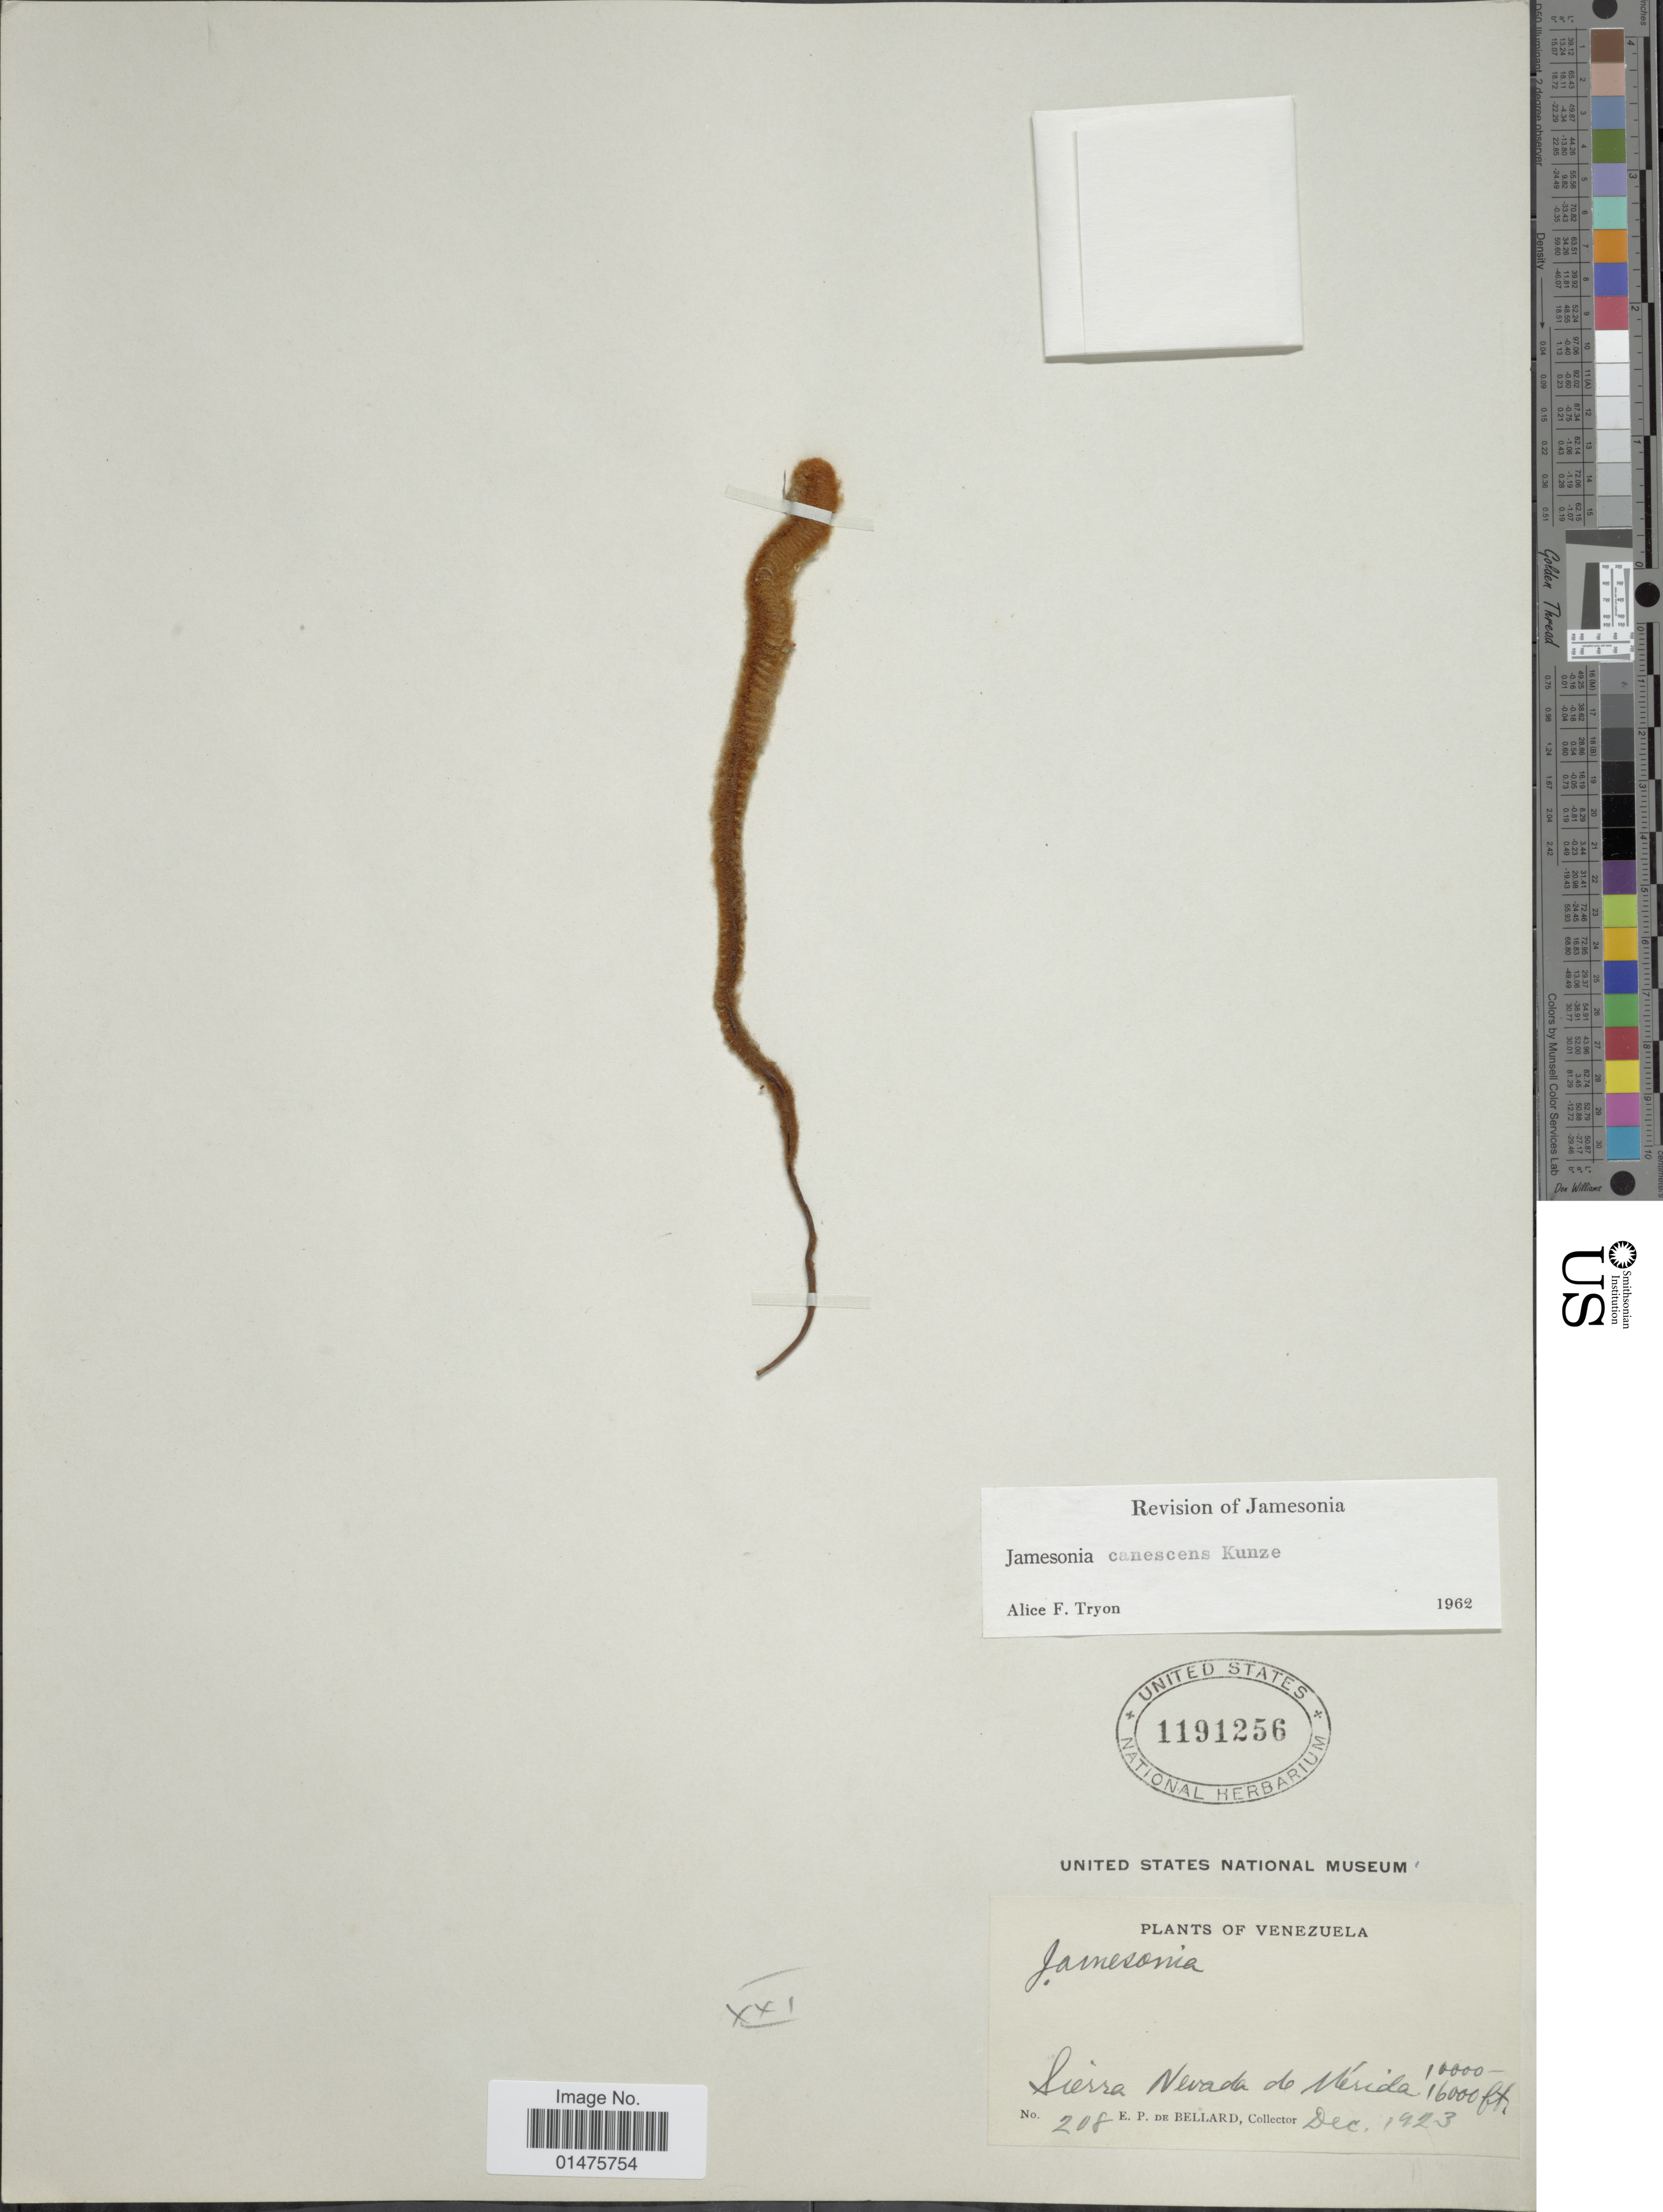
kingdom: Plantae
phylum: Tracheophyta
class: Polypodiopsida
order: Polypodiales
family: Pteridaceae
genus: Jamesonia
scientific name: Jamesonia canescens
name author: Kunze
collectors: E. de Bellard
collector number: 208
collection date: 1923-12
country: Venezuela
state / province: Mérida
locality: Sierra nevada de Mérida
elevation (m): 305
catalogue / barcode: US 1191256